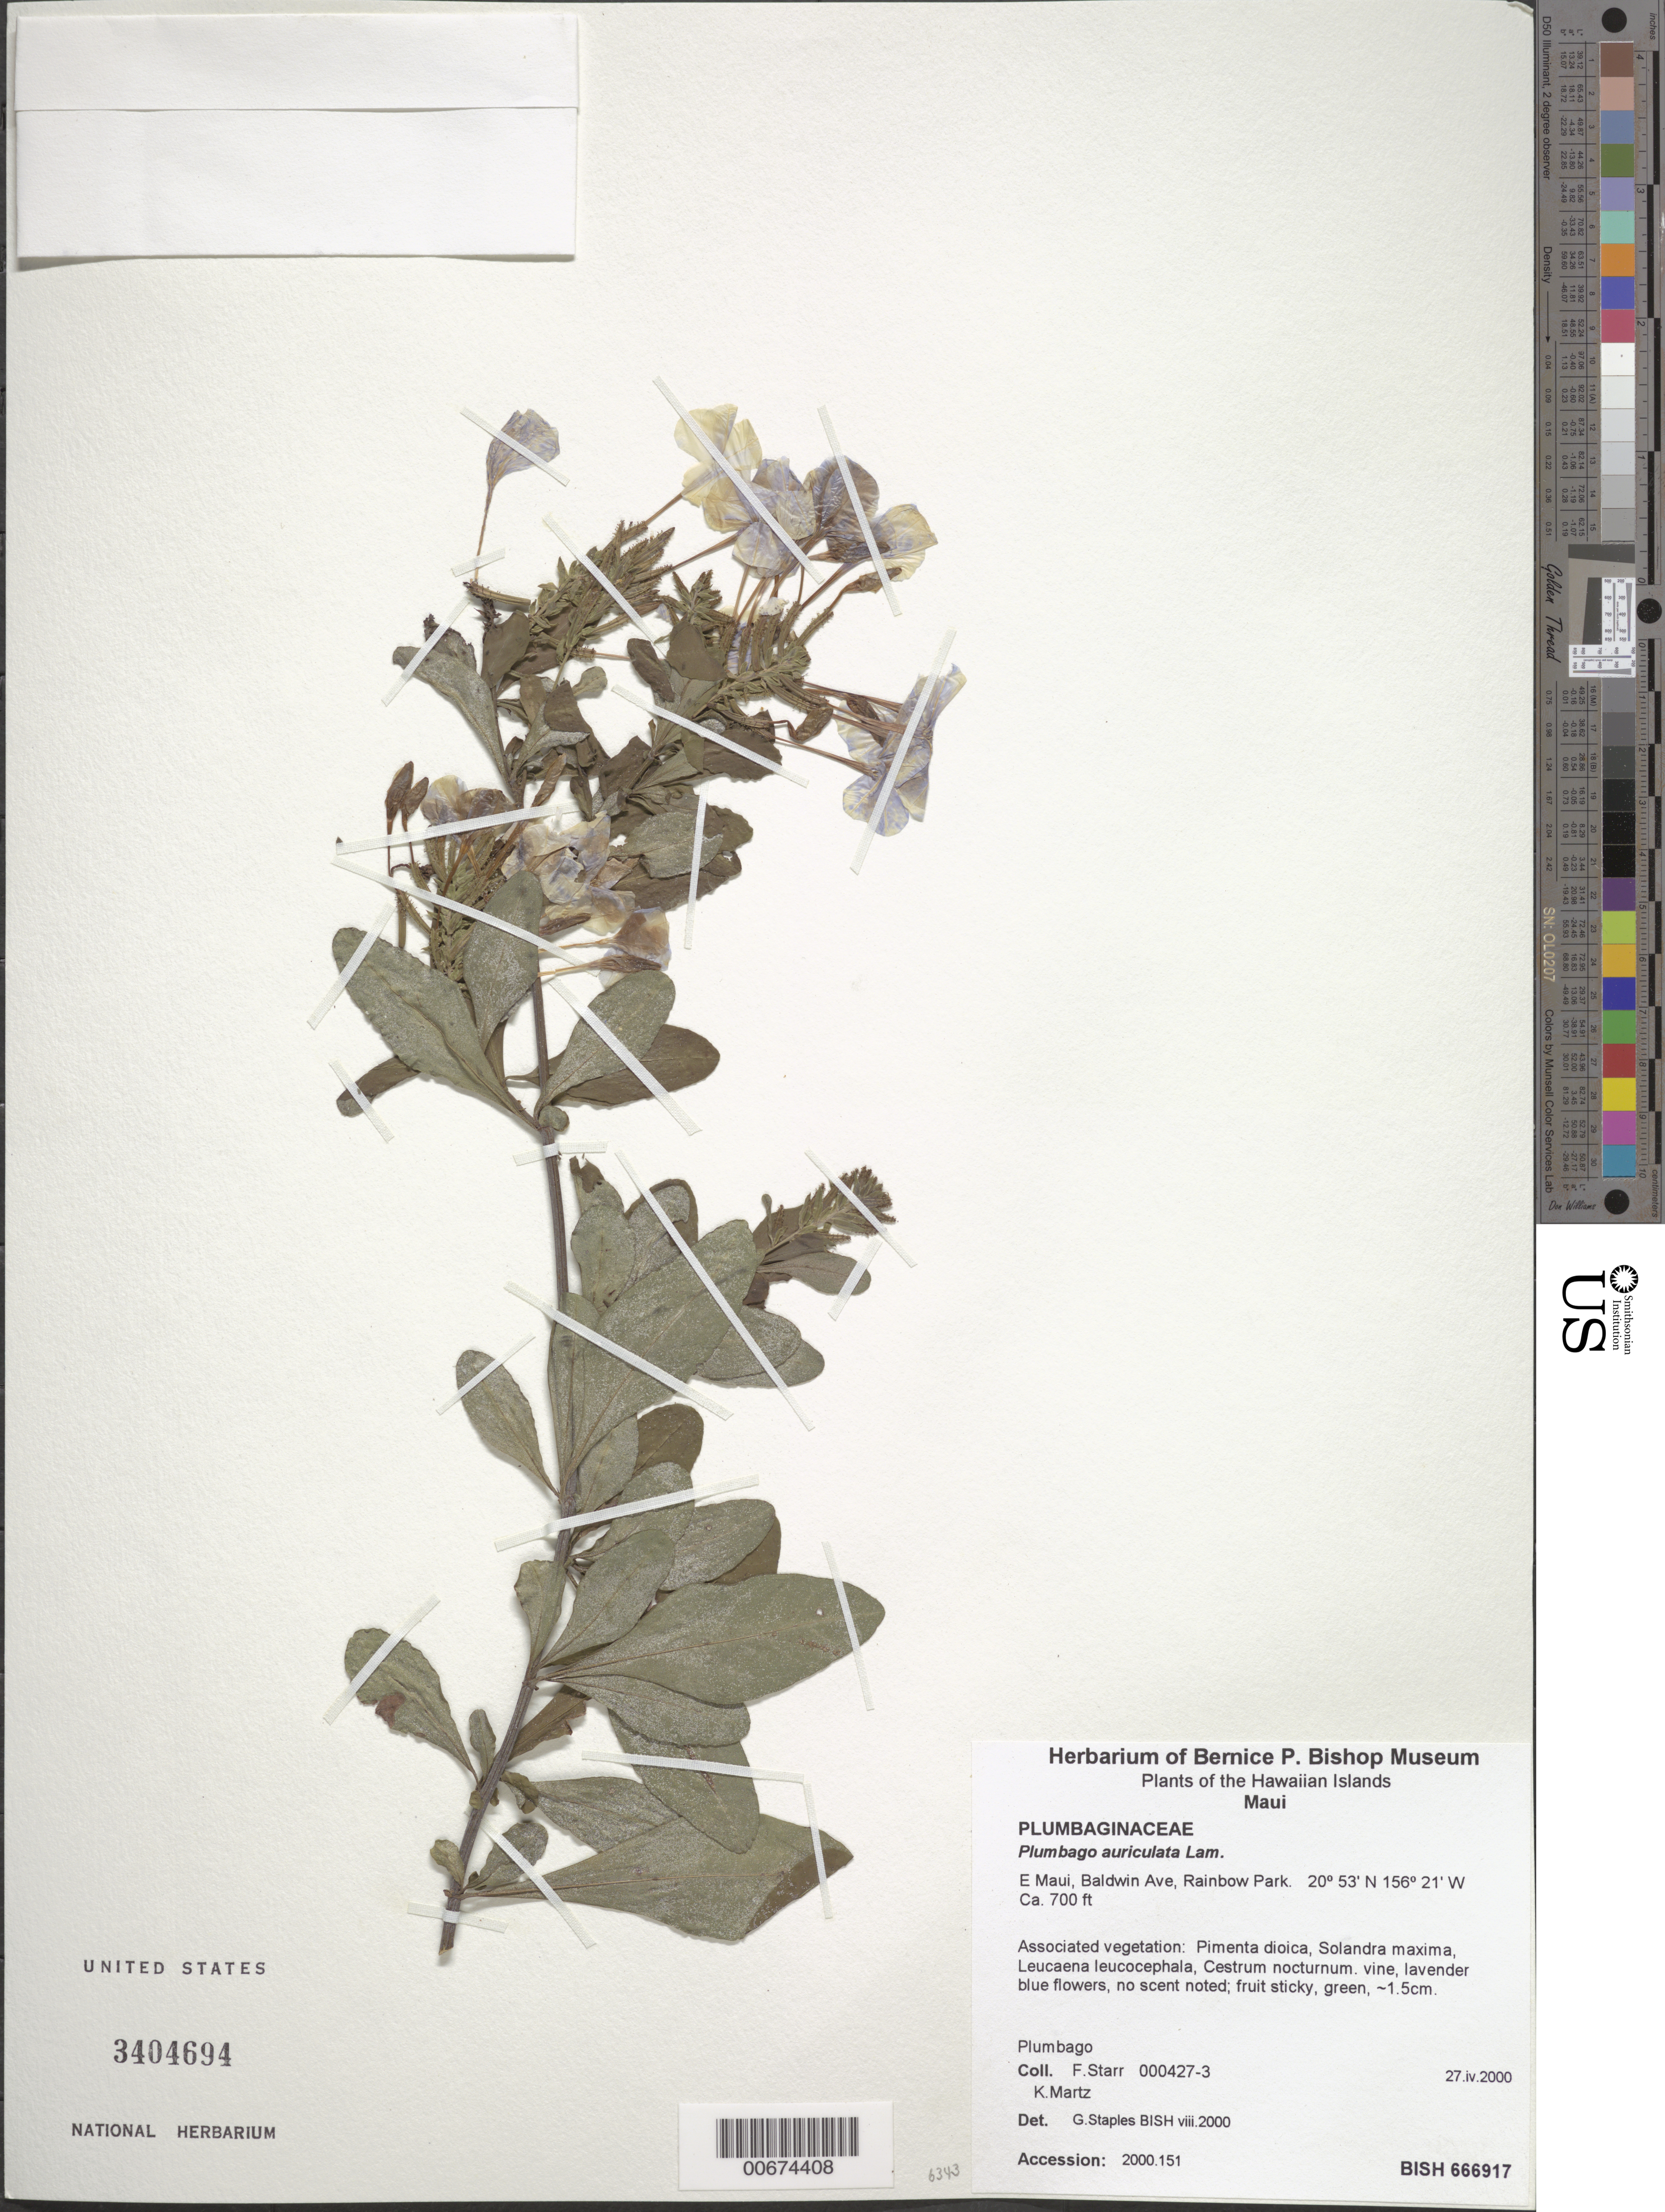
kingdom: Plantae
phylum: Tracheophyta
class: Magnoliopsida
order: Caryophyllales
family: Plumbaginaceae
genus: Plumbago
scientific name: Plumbago auriculata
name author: Lam.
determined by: Staples, G. W.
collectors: F. Starr & K. Martz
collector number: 000427-3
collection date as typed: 27 Apr 2000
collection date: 2000-04-27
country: United States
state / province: Hawaii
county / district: Maui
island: Maui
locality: E Maui, Baldwin Ave, Rainbow Park.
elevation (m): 213.3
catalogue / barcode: US 3404694